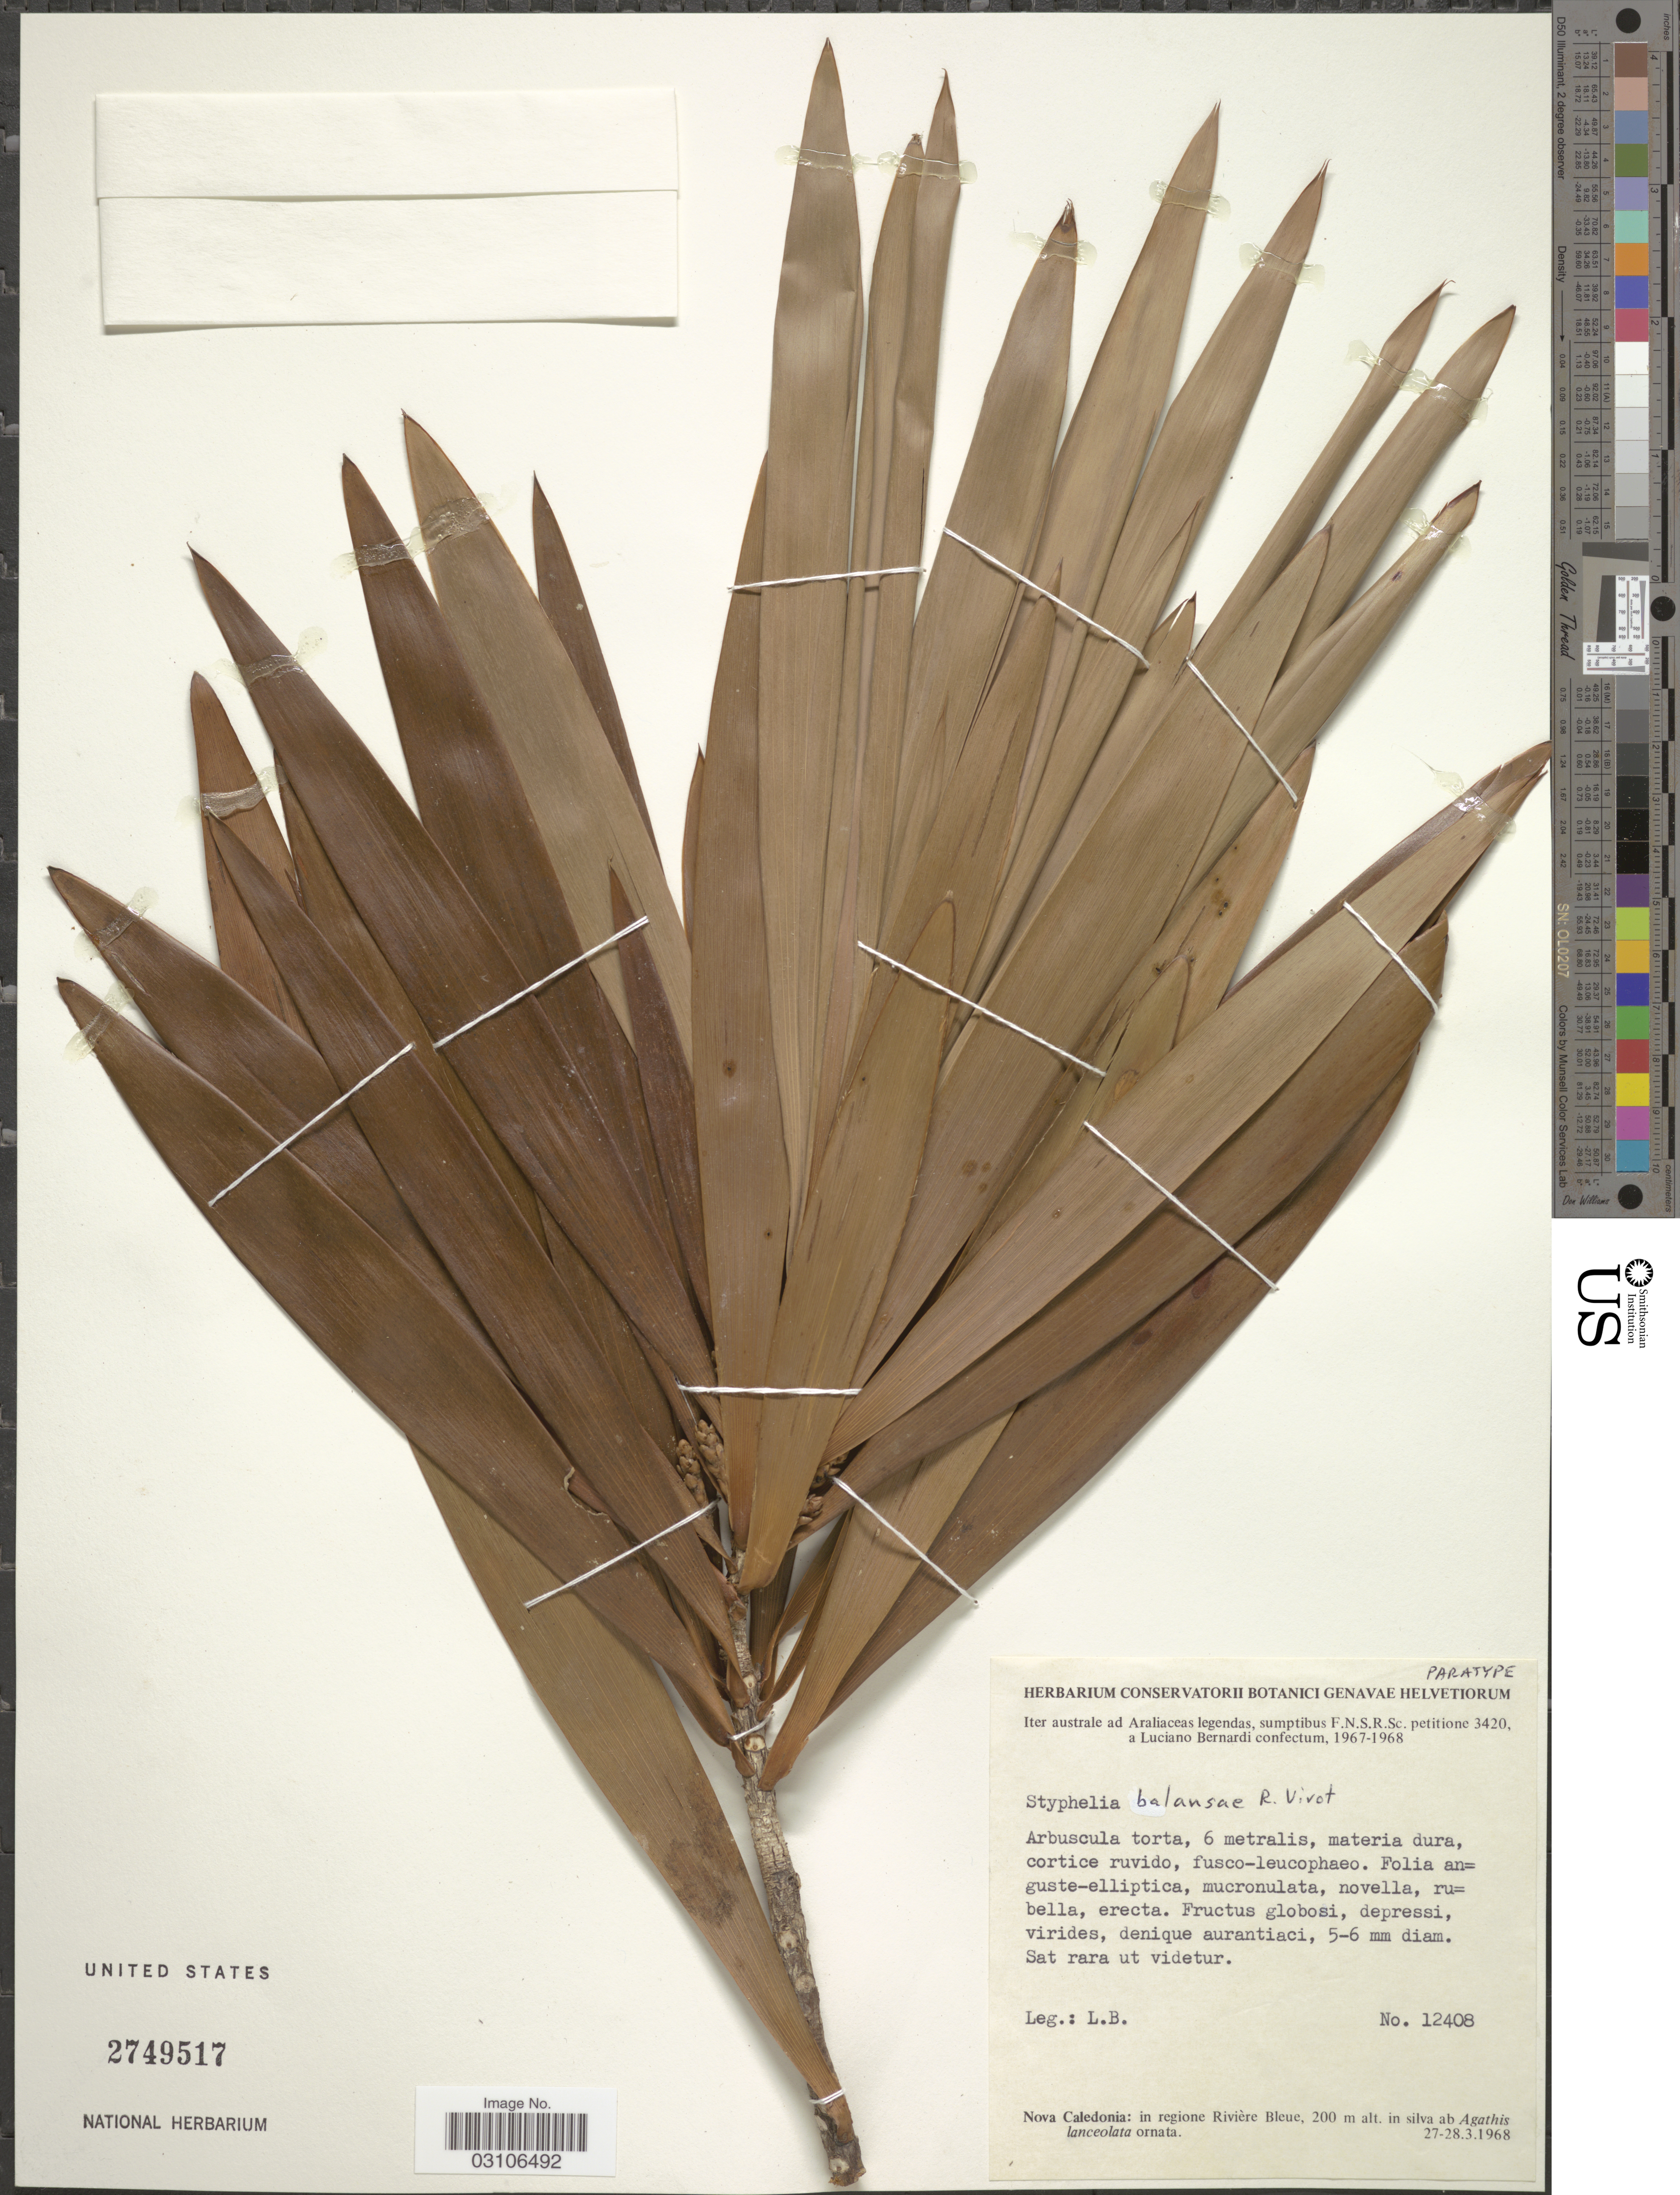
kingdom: Plantae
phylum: Tracheophyta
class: Magnoliopsida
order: Ericales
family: Ericaceae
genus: Styphelia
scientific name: Styphelia balansae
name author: R. Virot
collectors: L. Bernardi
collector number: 12408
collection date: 1968-03-27/1968-03-28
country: New Caledonia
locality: In regione Rivière Bleue.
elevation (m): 200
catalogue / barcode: US 2749517